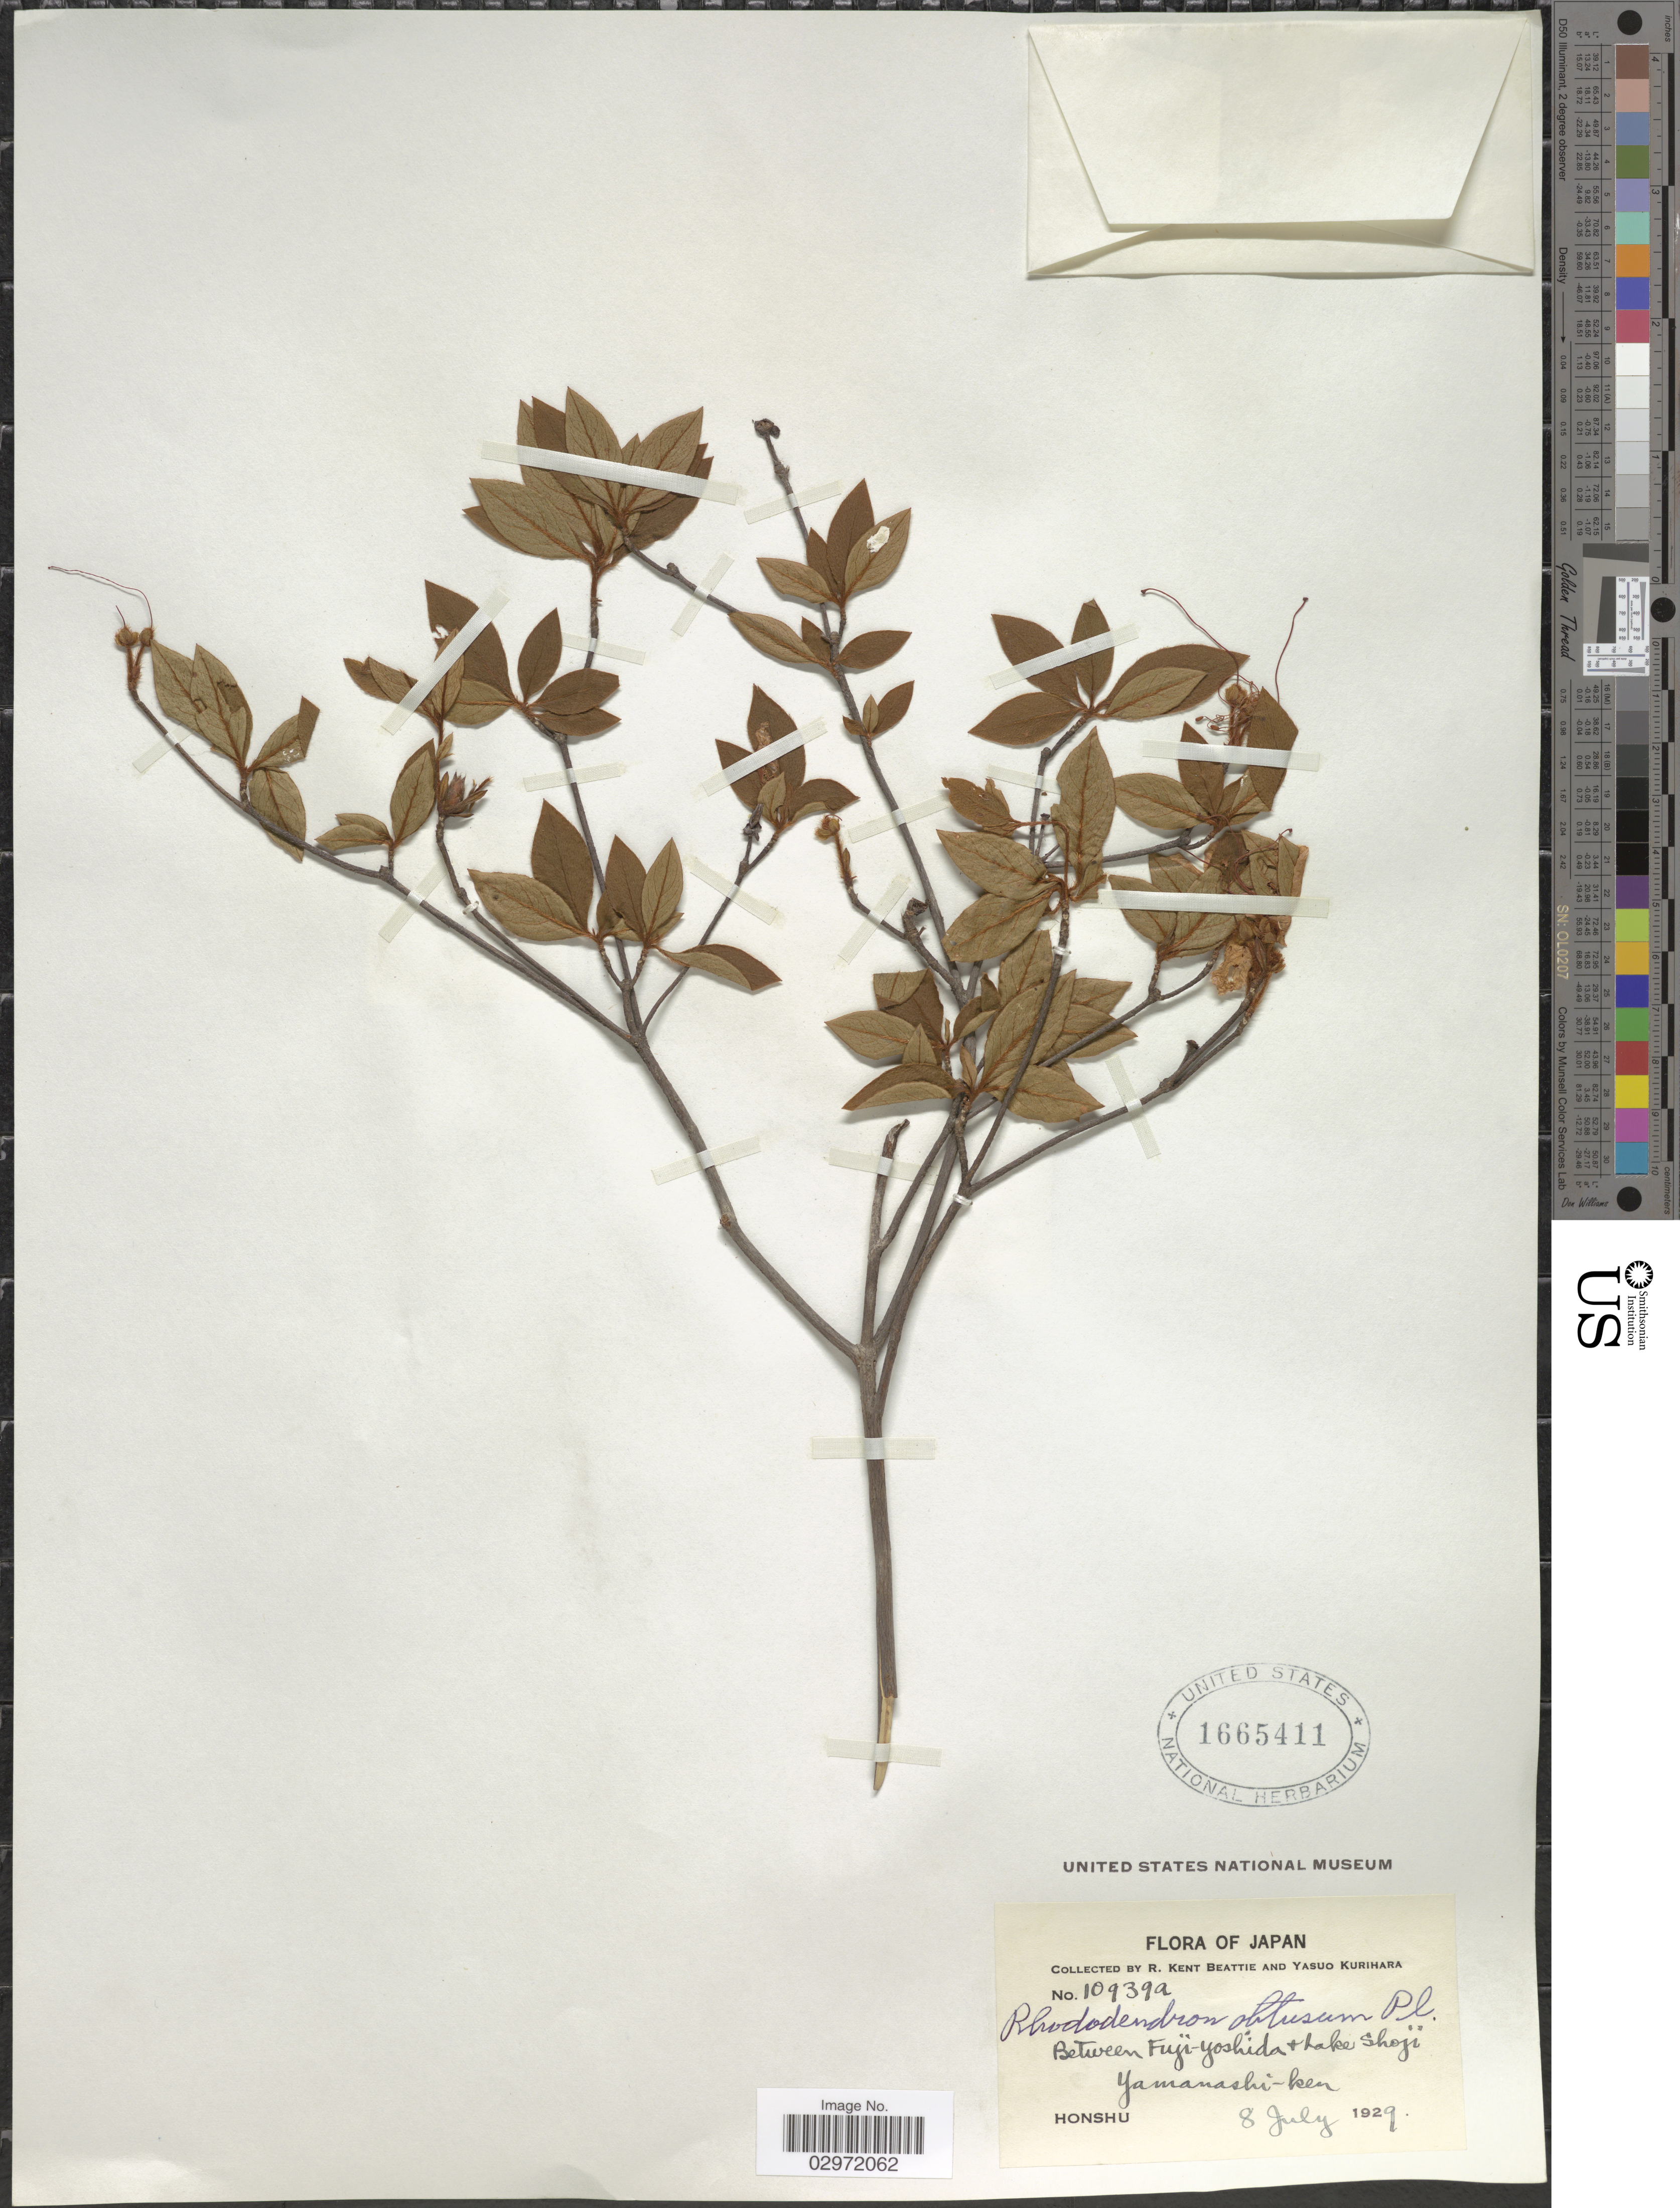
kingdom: Plantae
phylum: Tracheophyta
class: Magnoliopsida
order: Ericales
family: Ericaceae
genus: Rhododendron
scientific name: Rhododendron obtusum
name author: (Lindl.) Planch.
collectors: R. K. Beattie & Y. Kurihara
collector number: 10939a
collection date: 1929-07-08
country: Japan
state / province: Yamanasi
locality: Between Fuji-Yoshida & Lake Shaji Yamanashi-ken.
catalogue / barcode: US 1665411